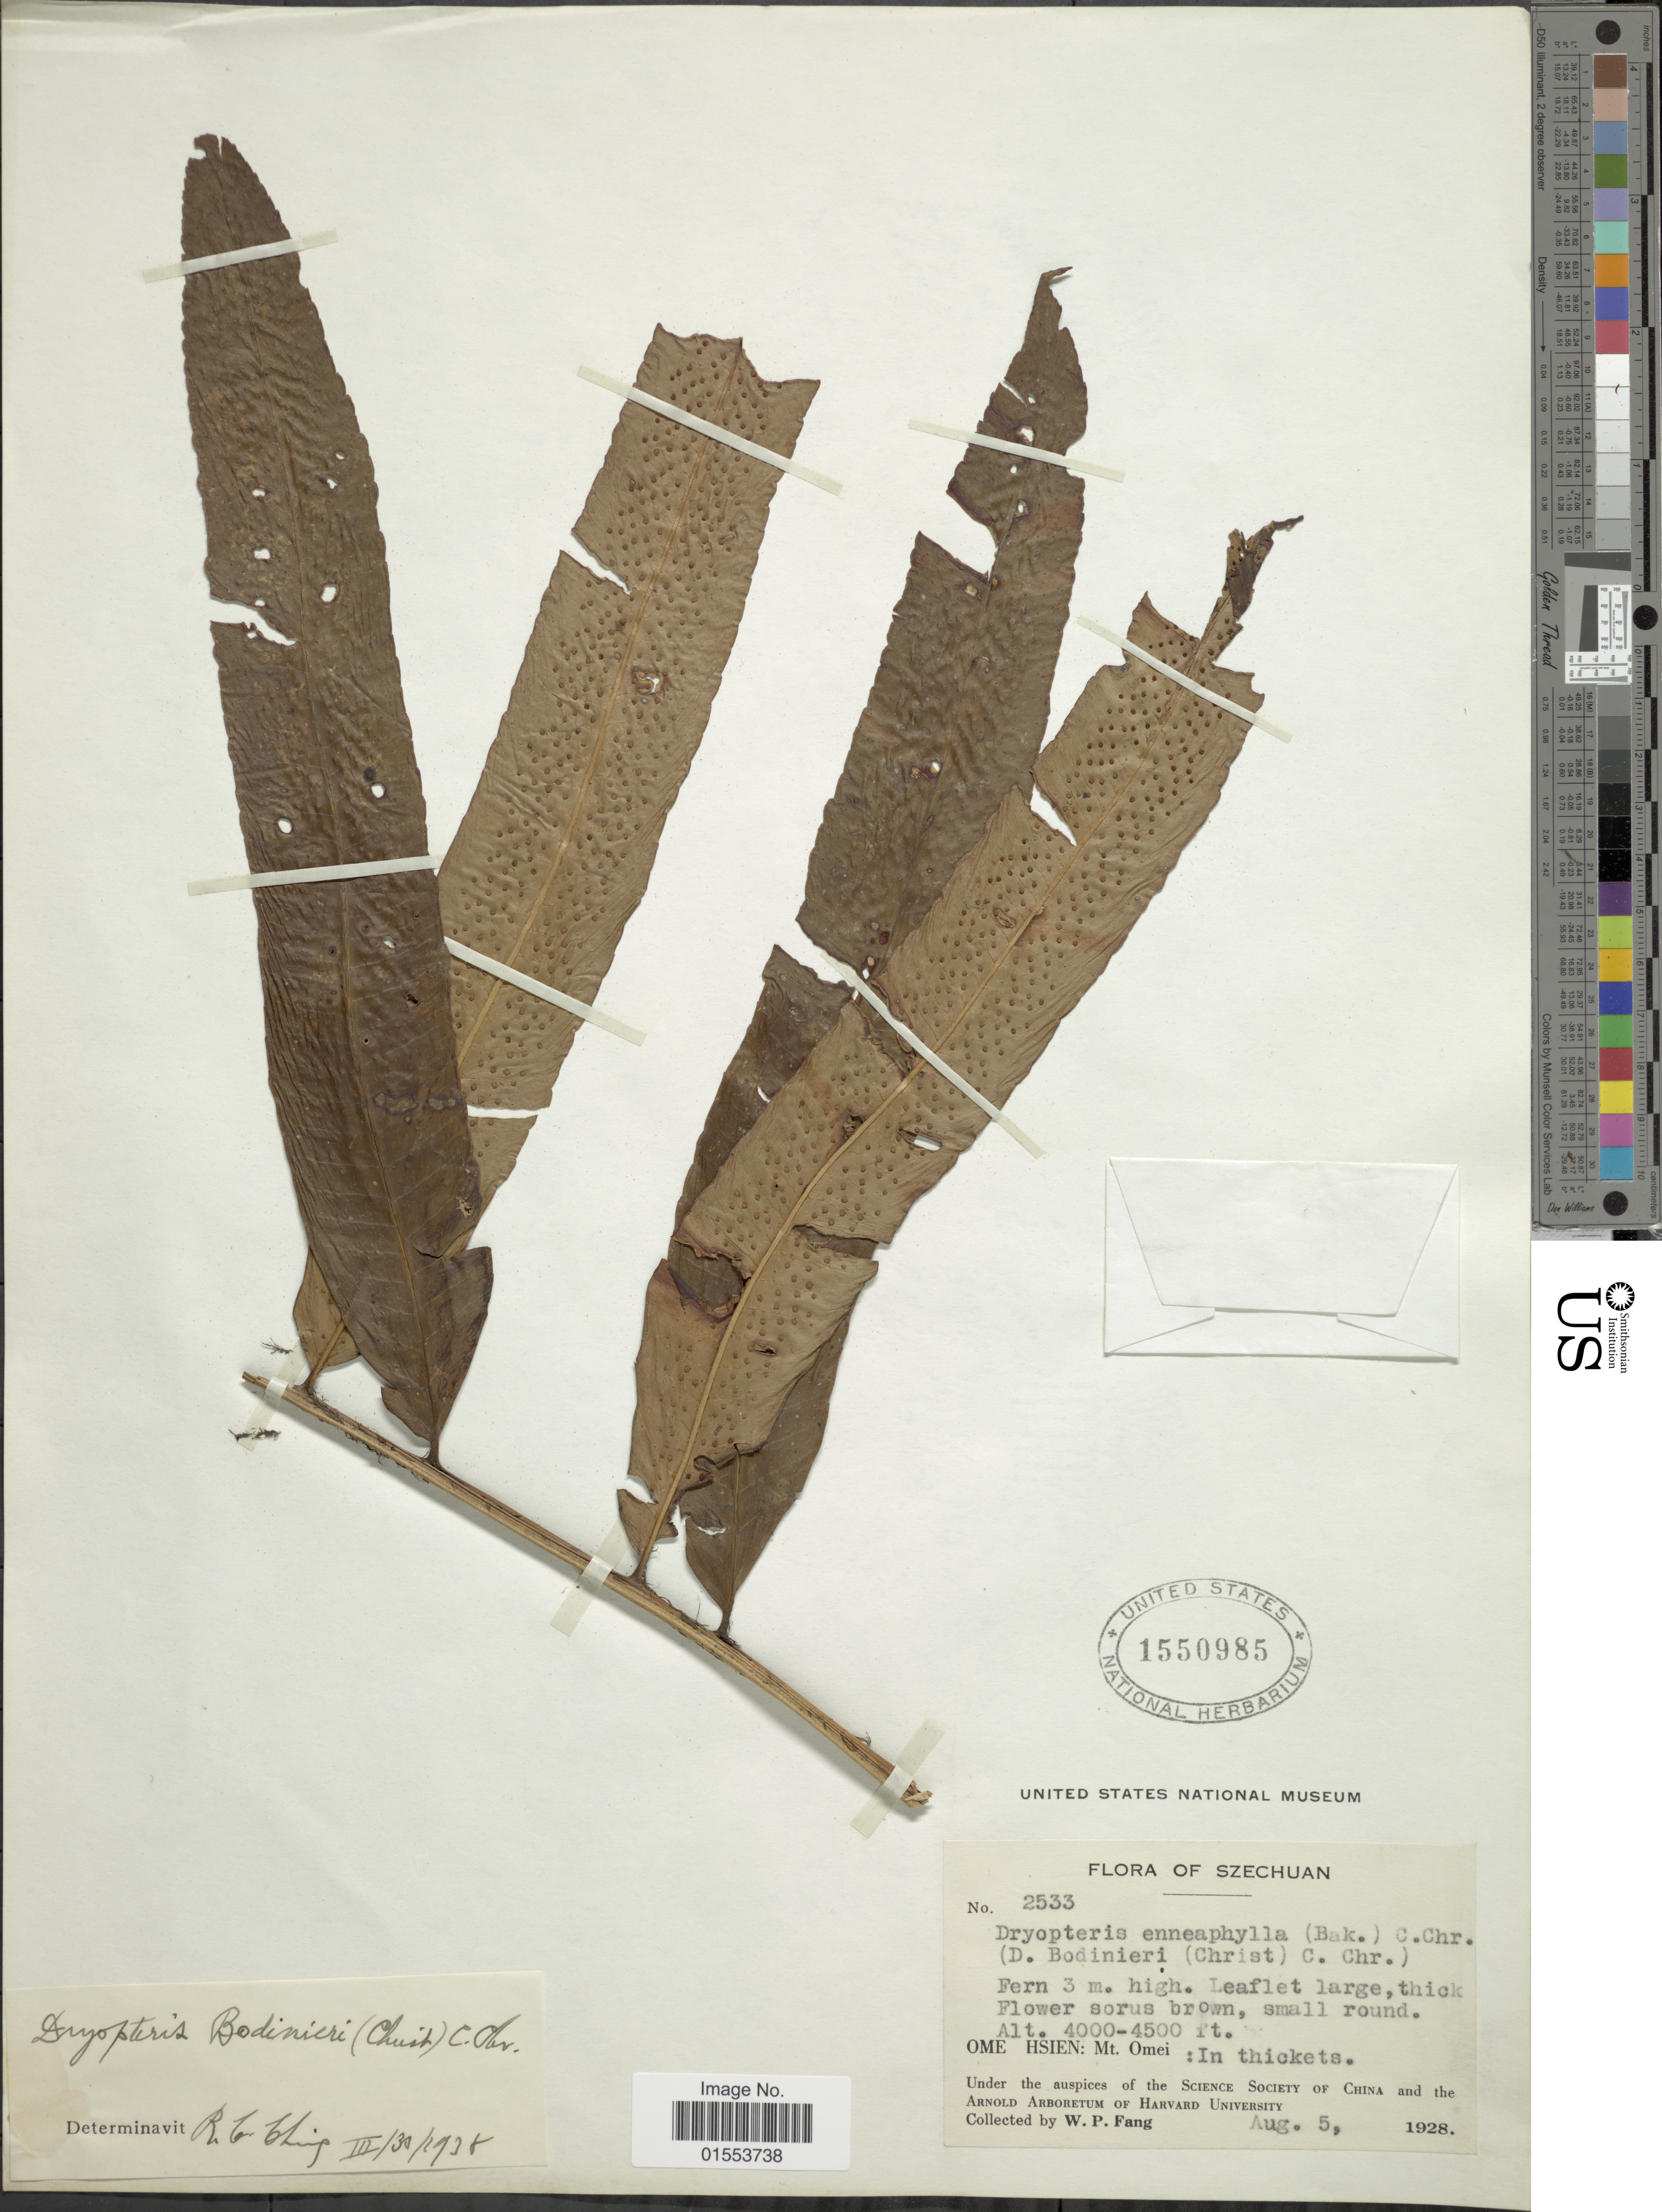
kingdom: Plantae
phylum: Tracheophyta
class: Polypodiopsida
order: Polypodiales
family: Dryopteridaceae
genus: Dryopteris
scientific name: Dryopteris bodinieri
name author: (Christ) C. Chr.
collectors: W. P. Fang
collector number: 2533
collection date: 1928-08-05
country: China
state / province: Sichuan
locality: Szechuan, Ome Hsien: Mt. Omei: in thickets.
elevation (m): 1219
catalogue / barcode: US 1550985